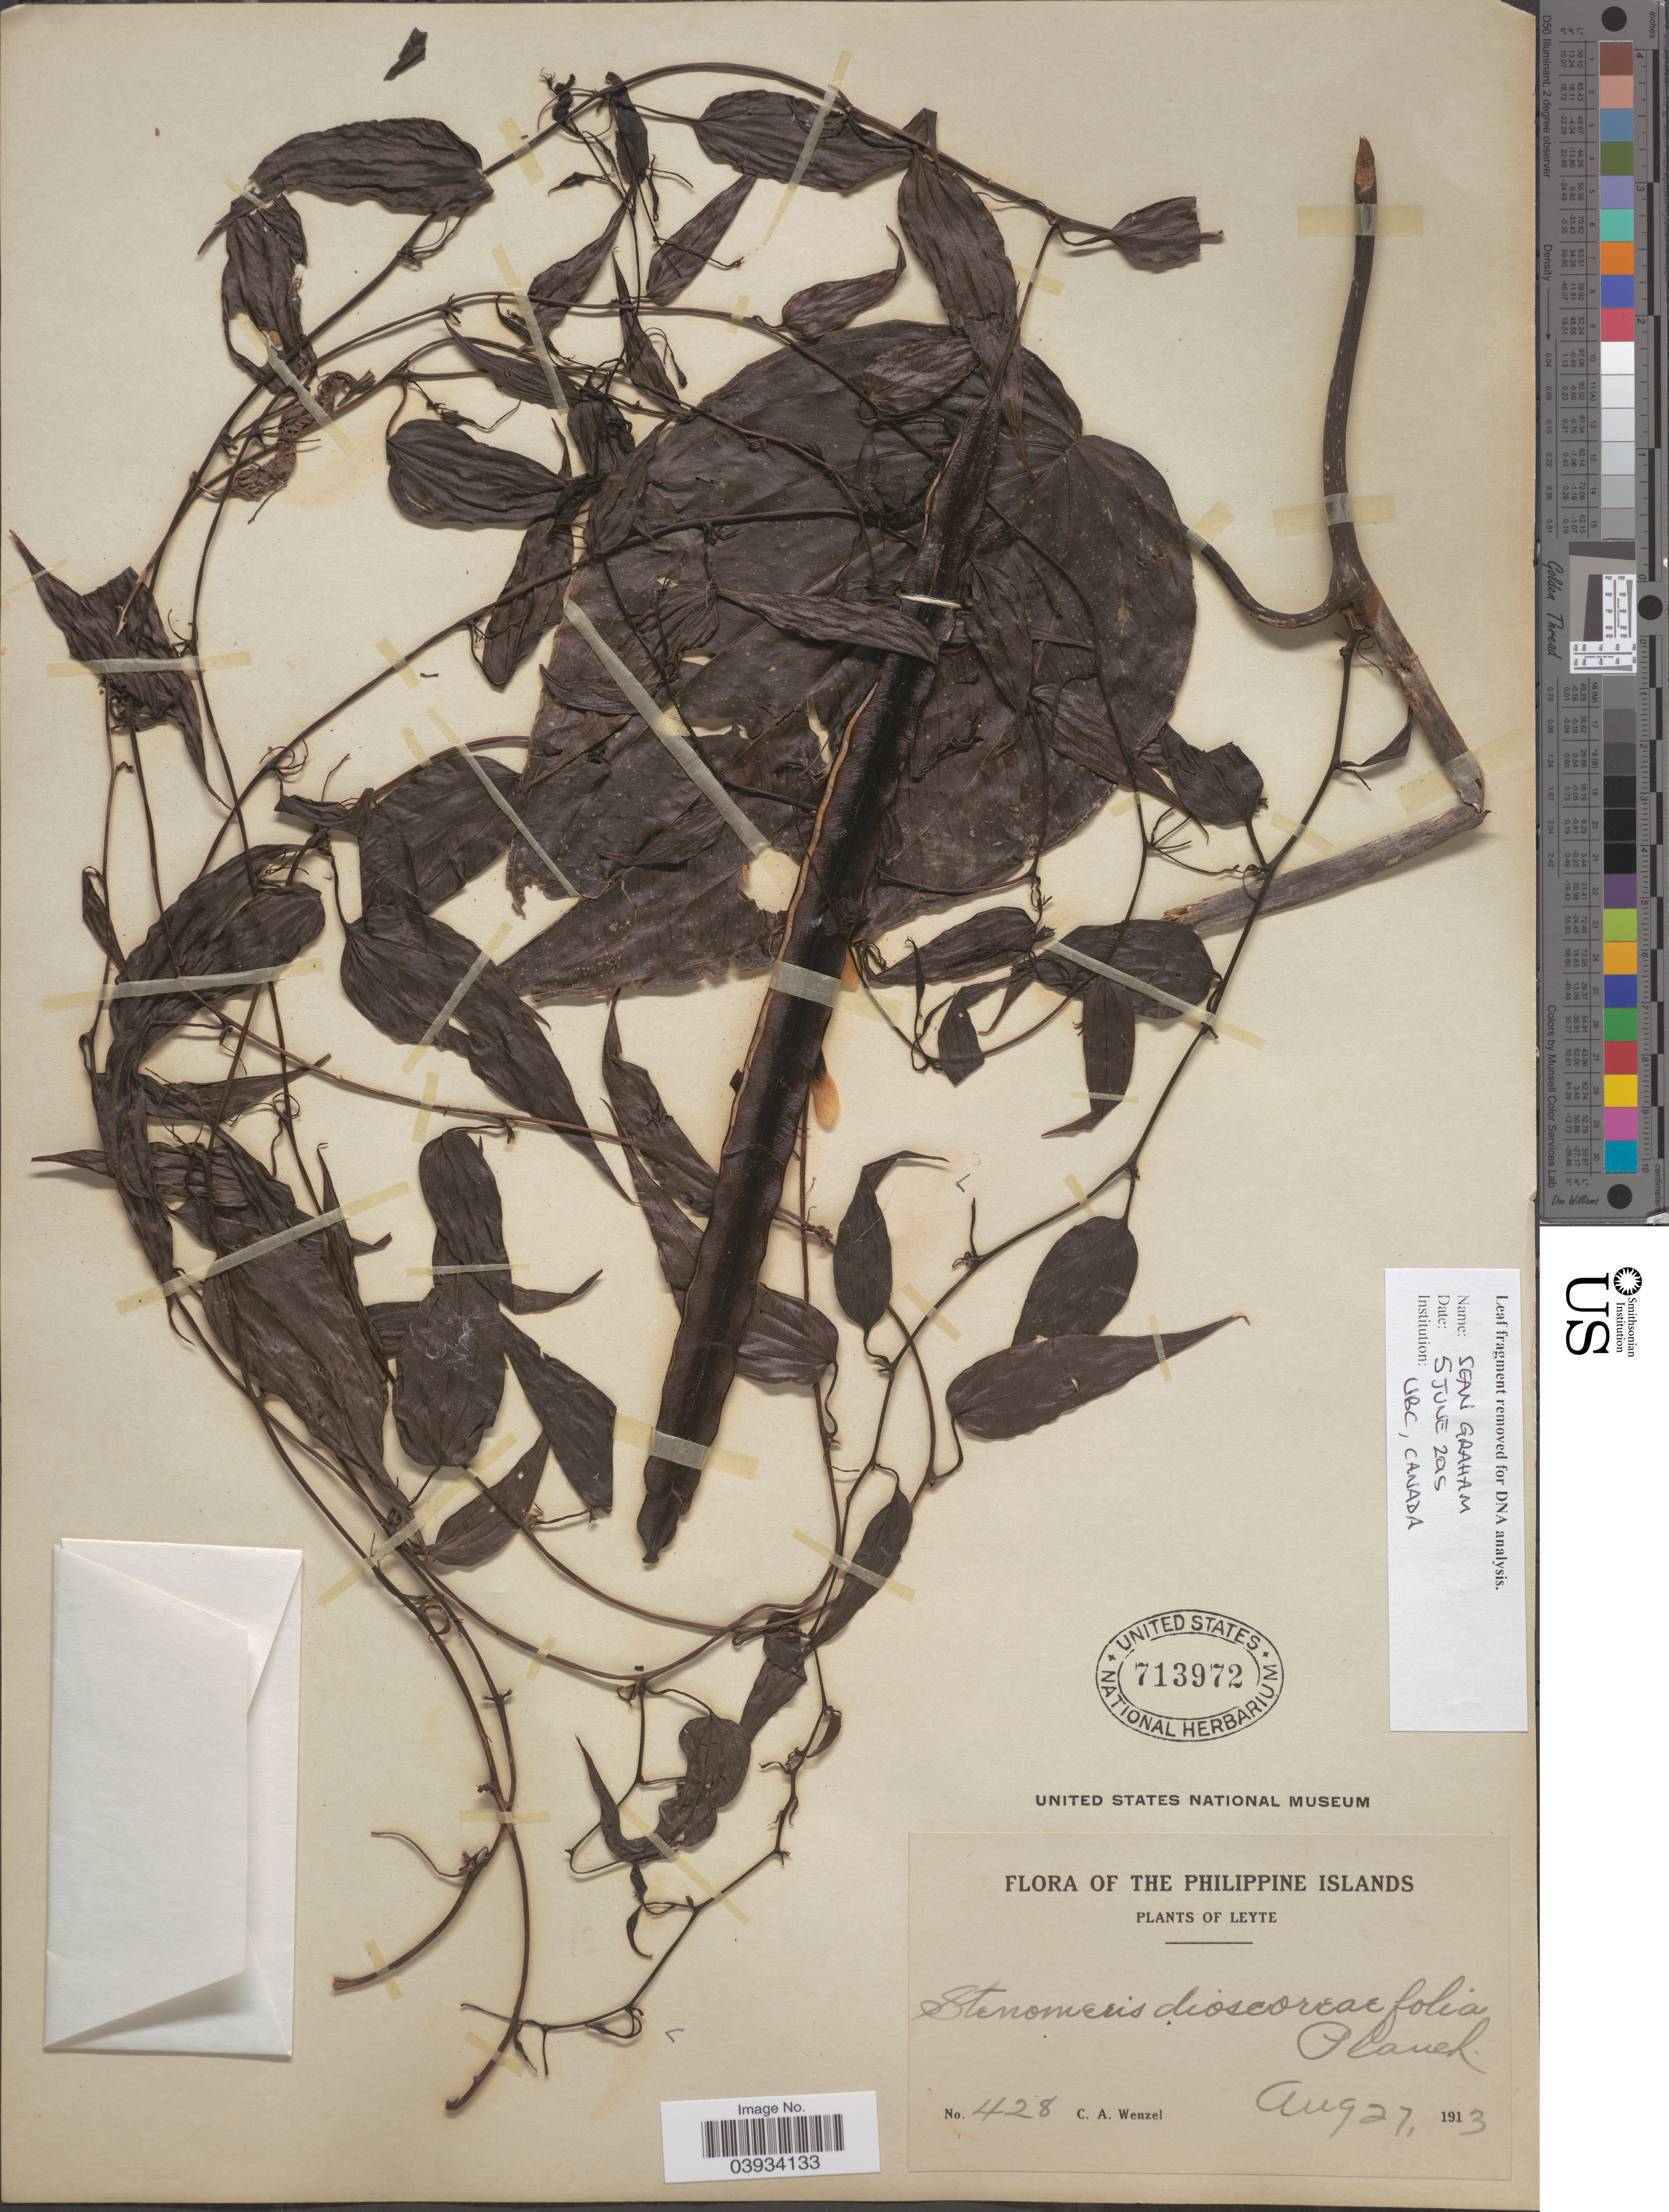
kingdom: Plantae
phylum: Tracheophyta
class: Liliopsida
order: Dioscoreales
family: Dioscoreaceae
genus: Stenomeris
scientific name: Stenomeris dioscoreifolia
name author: Planch.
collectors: C. Wenzel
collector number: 428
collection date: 1913-08-27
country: Philippines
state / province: Eastern Visayas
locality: Leyte.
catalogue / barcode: US 713972